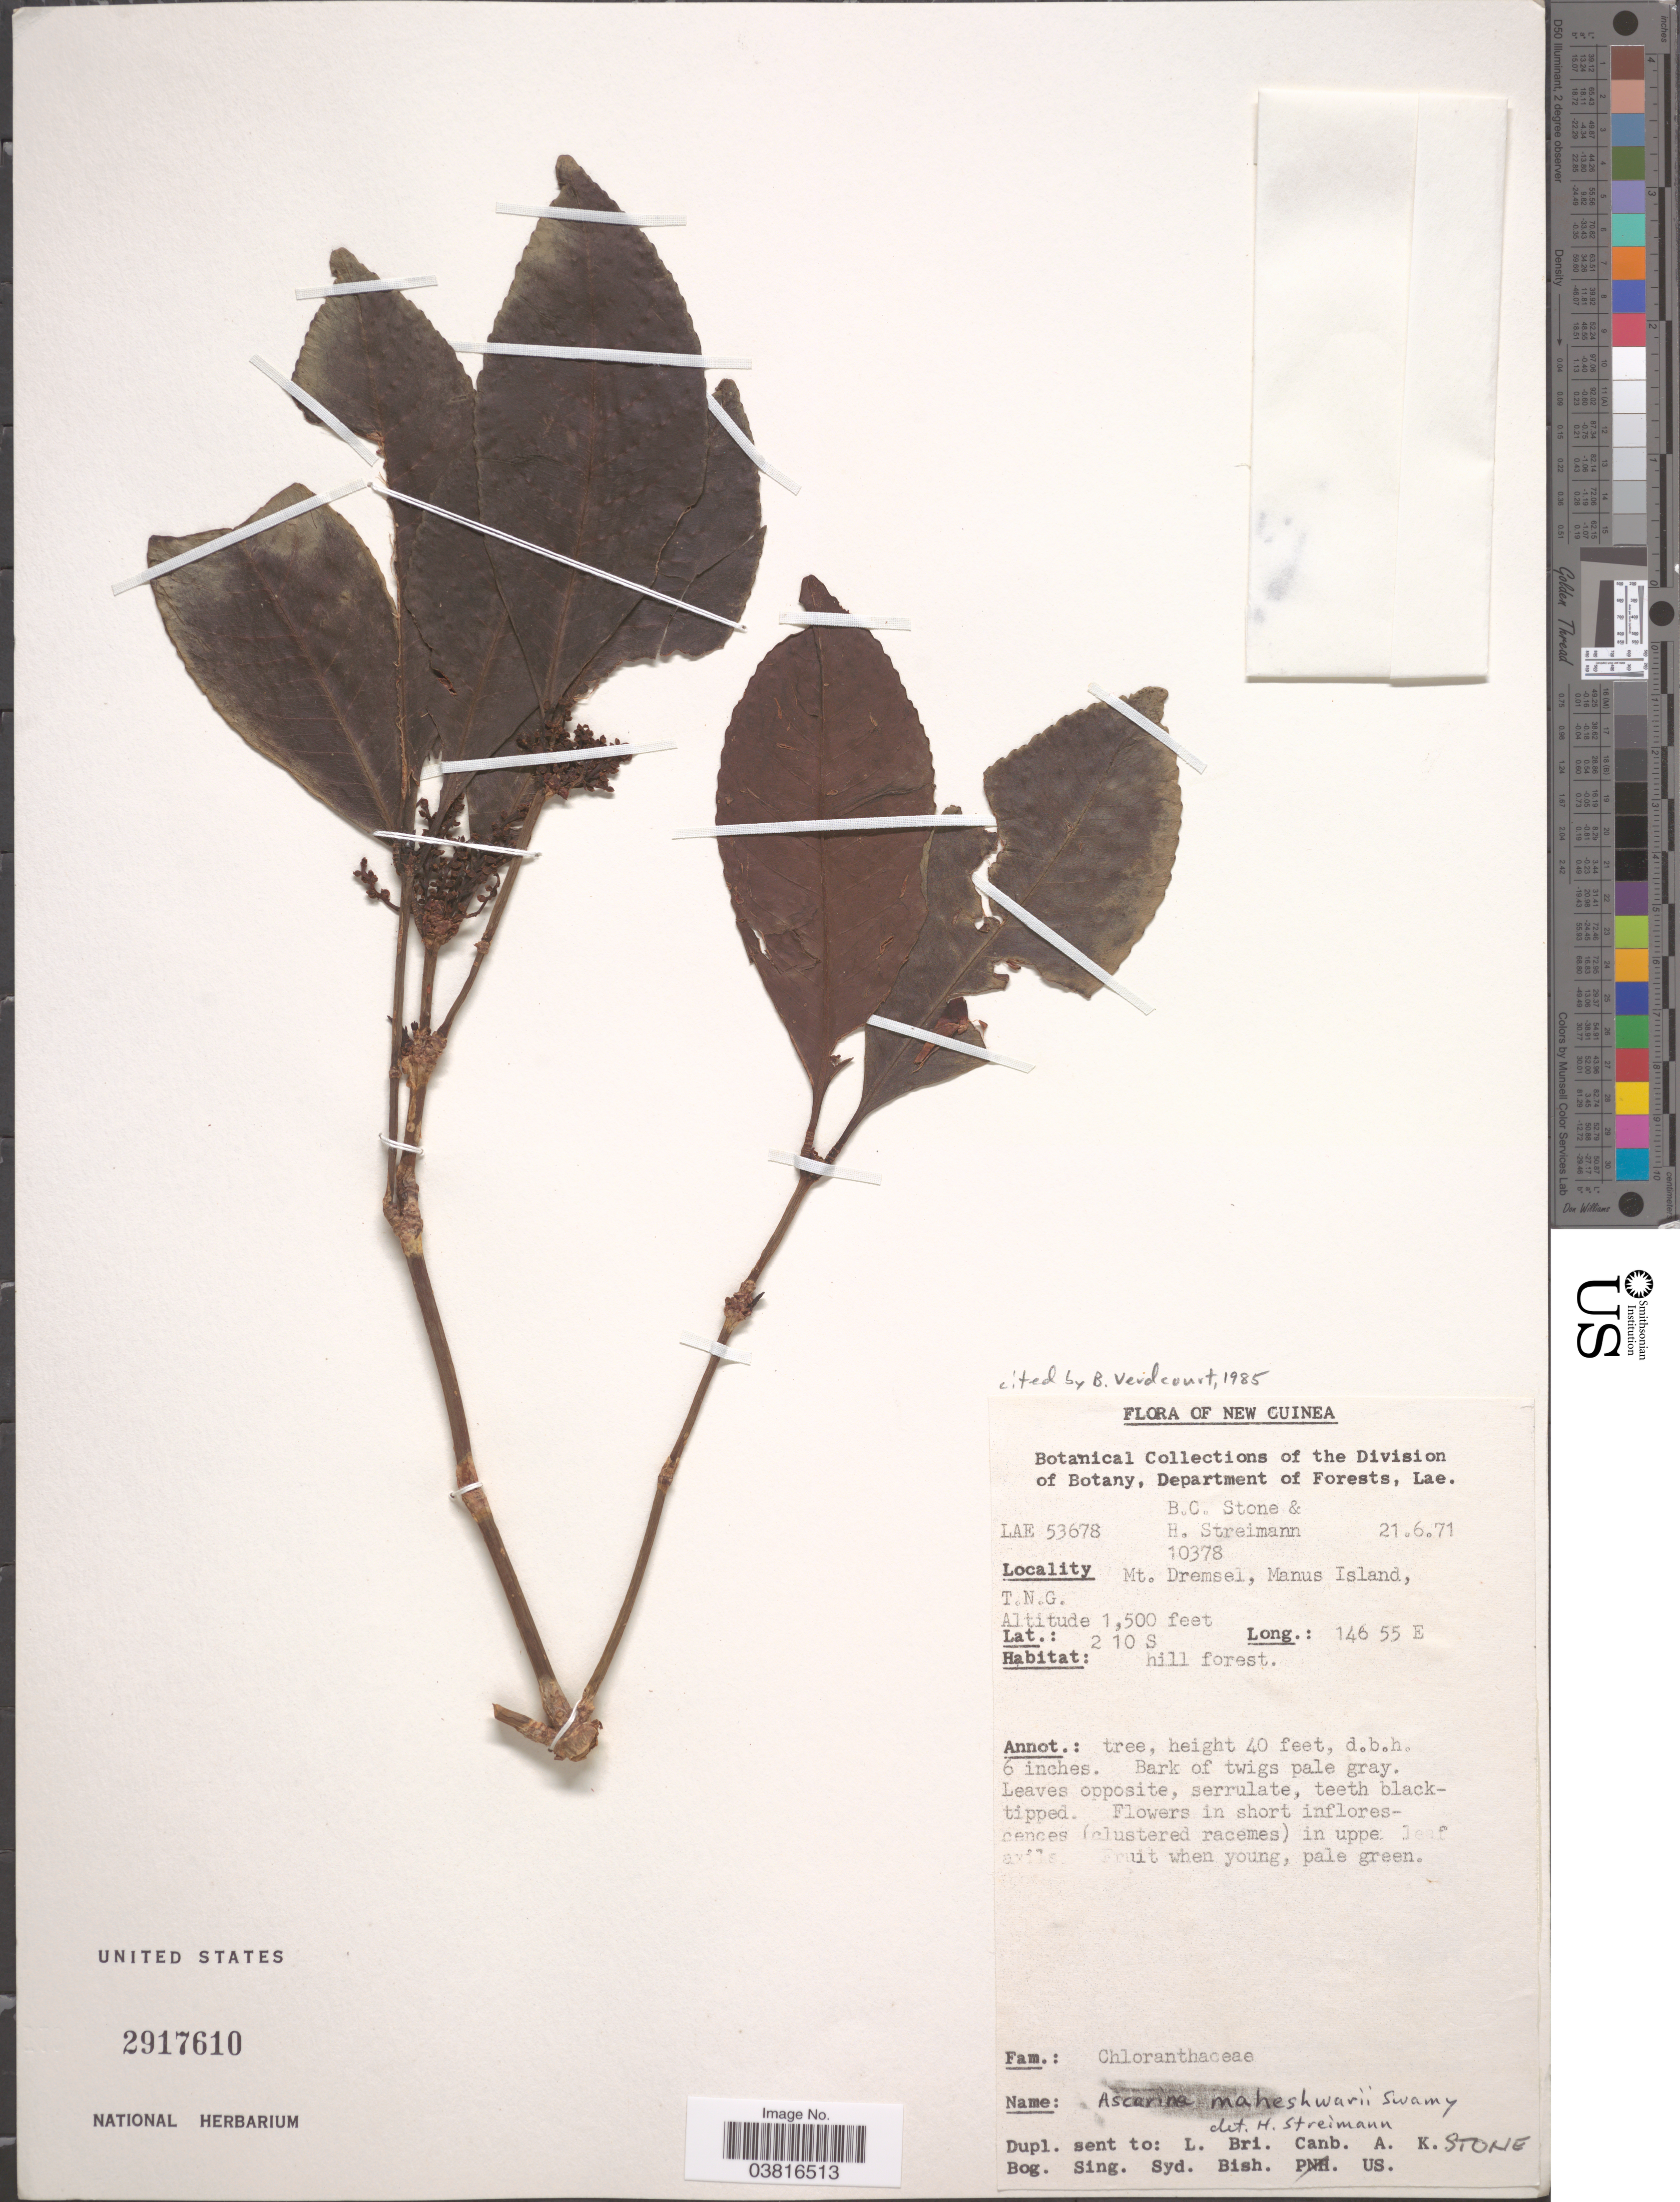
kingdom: Plantae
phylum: Tracheophyta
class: Magnoliopsida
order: Chloranthales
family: Chloranthaceae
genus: Ascarina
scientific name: Ascarina maheshwarii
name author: Swamy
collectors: B. C. Stone & H. Streimann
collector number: LAE53678/10378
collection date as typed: Transcribed d/m/y: 21/6/71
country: Papua New Guinea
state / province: Manus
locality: New Guinea. Mt. Dremsel, Manus Island, T.N.G.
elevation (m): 457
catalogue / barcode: US 2917610